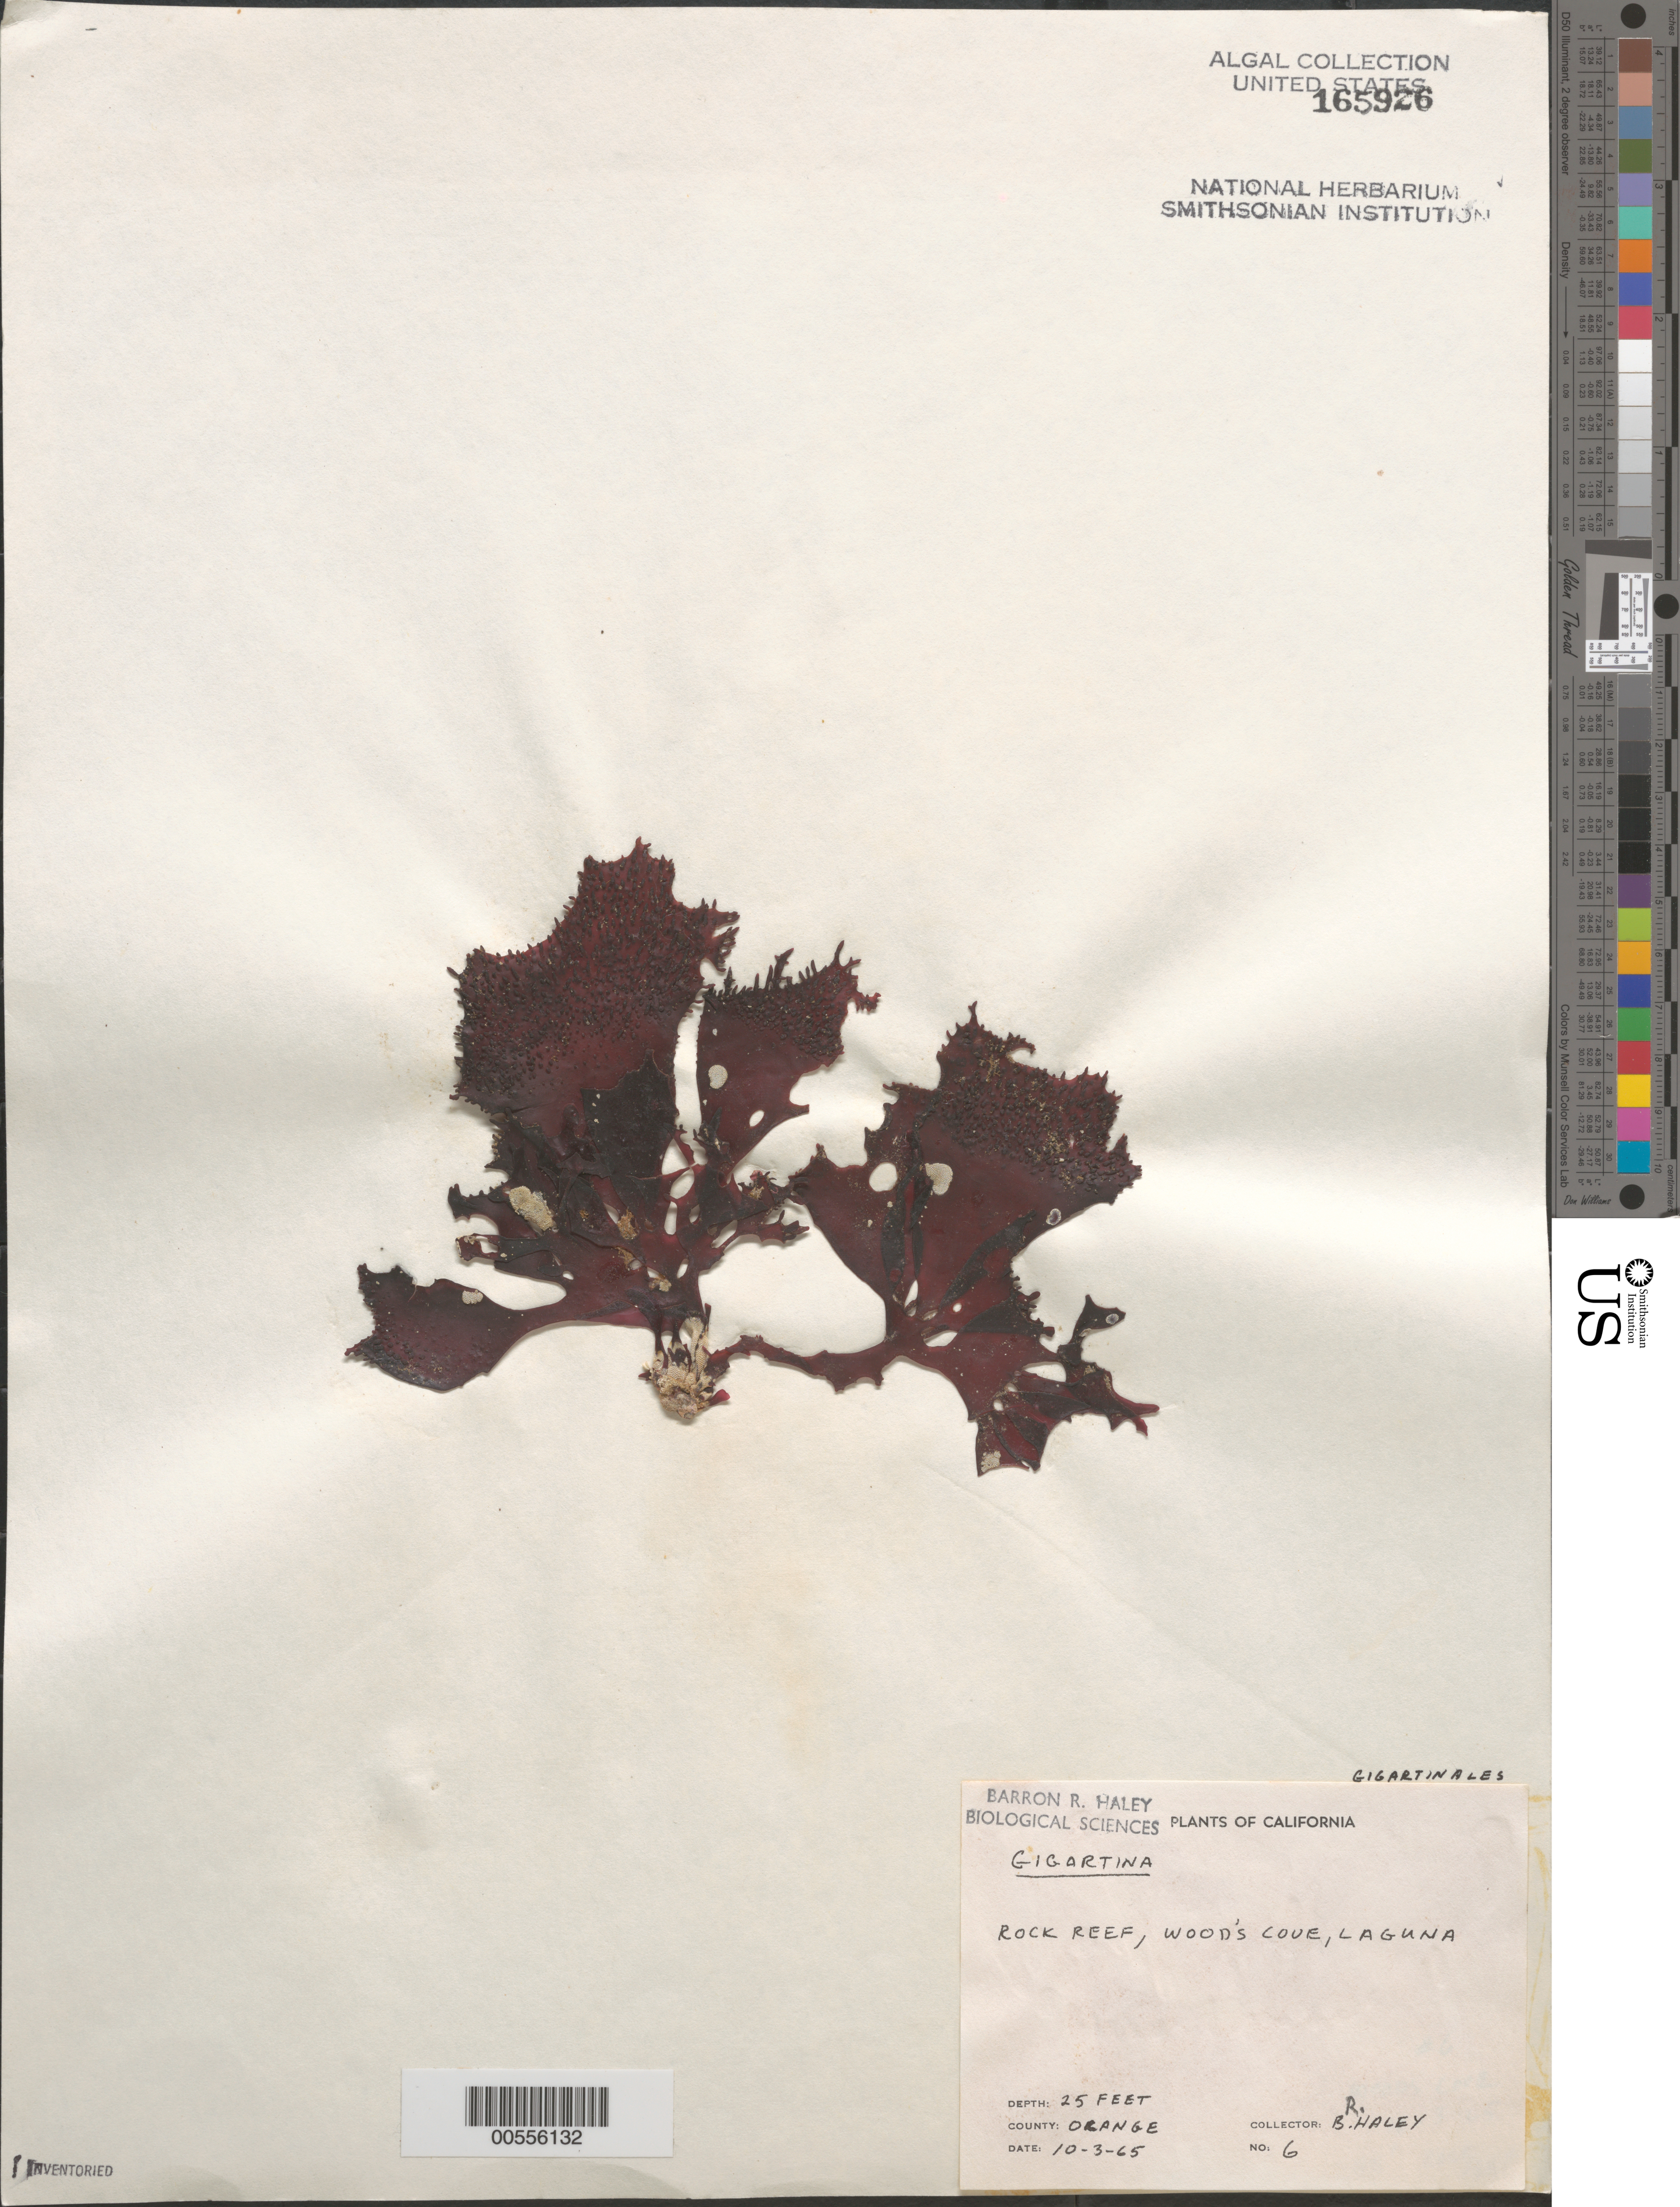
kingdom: Plantae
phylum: Rhodophyta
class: Florideophyceae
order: Gigartinales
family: Gigartinaceae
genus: Gigartina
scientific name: Gigartina sp.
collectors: B. Haley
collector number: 6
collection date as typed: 03 Oct 1965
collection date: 1965-10-03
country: United States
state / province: California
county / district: Orange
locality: Laguna, Wood's Cove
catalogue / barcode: US 165926